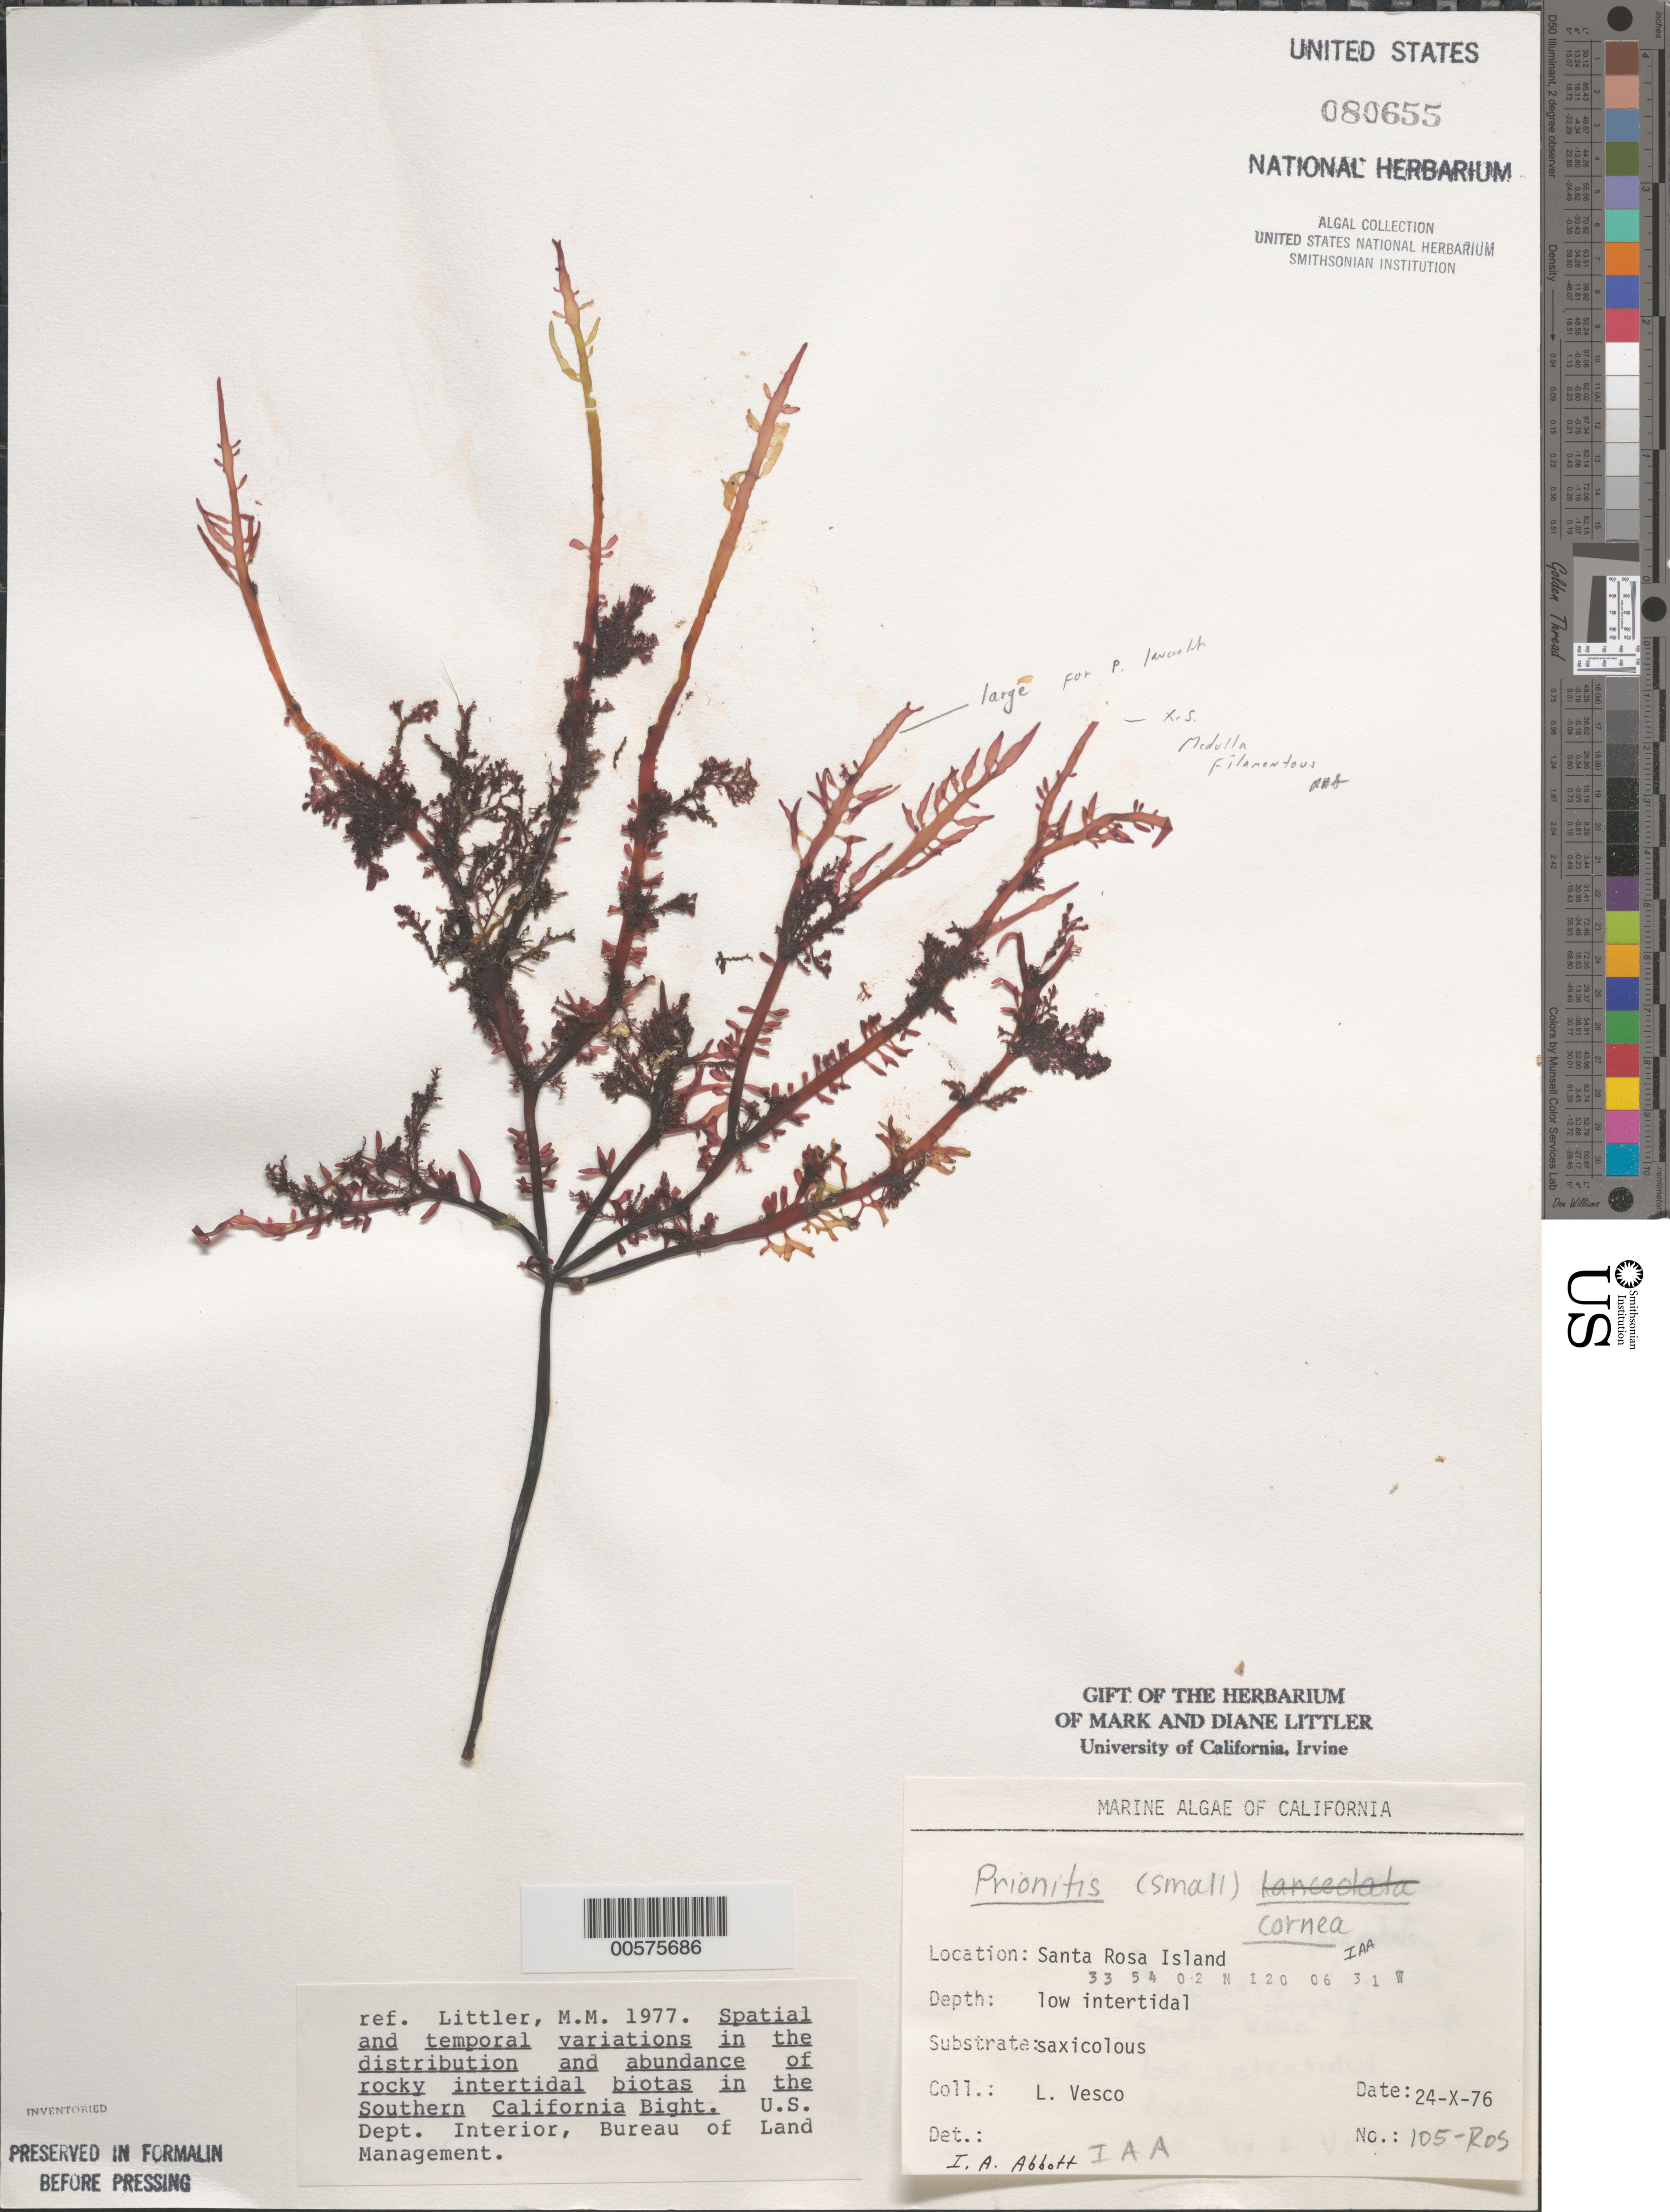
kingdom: Plantae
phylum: Rhodophyta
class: Florideophyceae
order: Halymeniales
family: Halymeniaceae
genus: Grateloupia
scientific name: Grateloupia cornea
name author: Okamura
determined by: Algae name updating Project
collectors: L. Vesco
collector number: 105-ros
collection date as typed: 24 Oct 1976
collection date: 1976-10-24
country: United States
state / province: California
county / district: Santa Barbara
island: Santa Rosa Island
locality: Johnson's Lee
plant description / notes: BLM-SOCALBIGHT Rocky Intertidal Survey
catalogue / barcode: US 80655